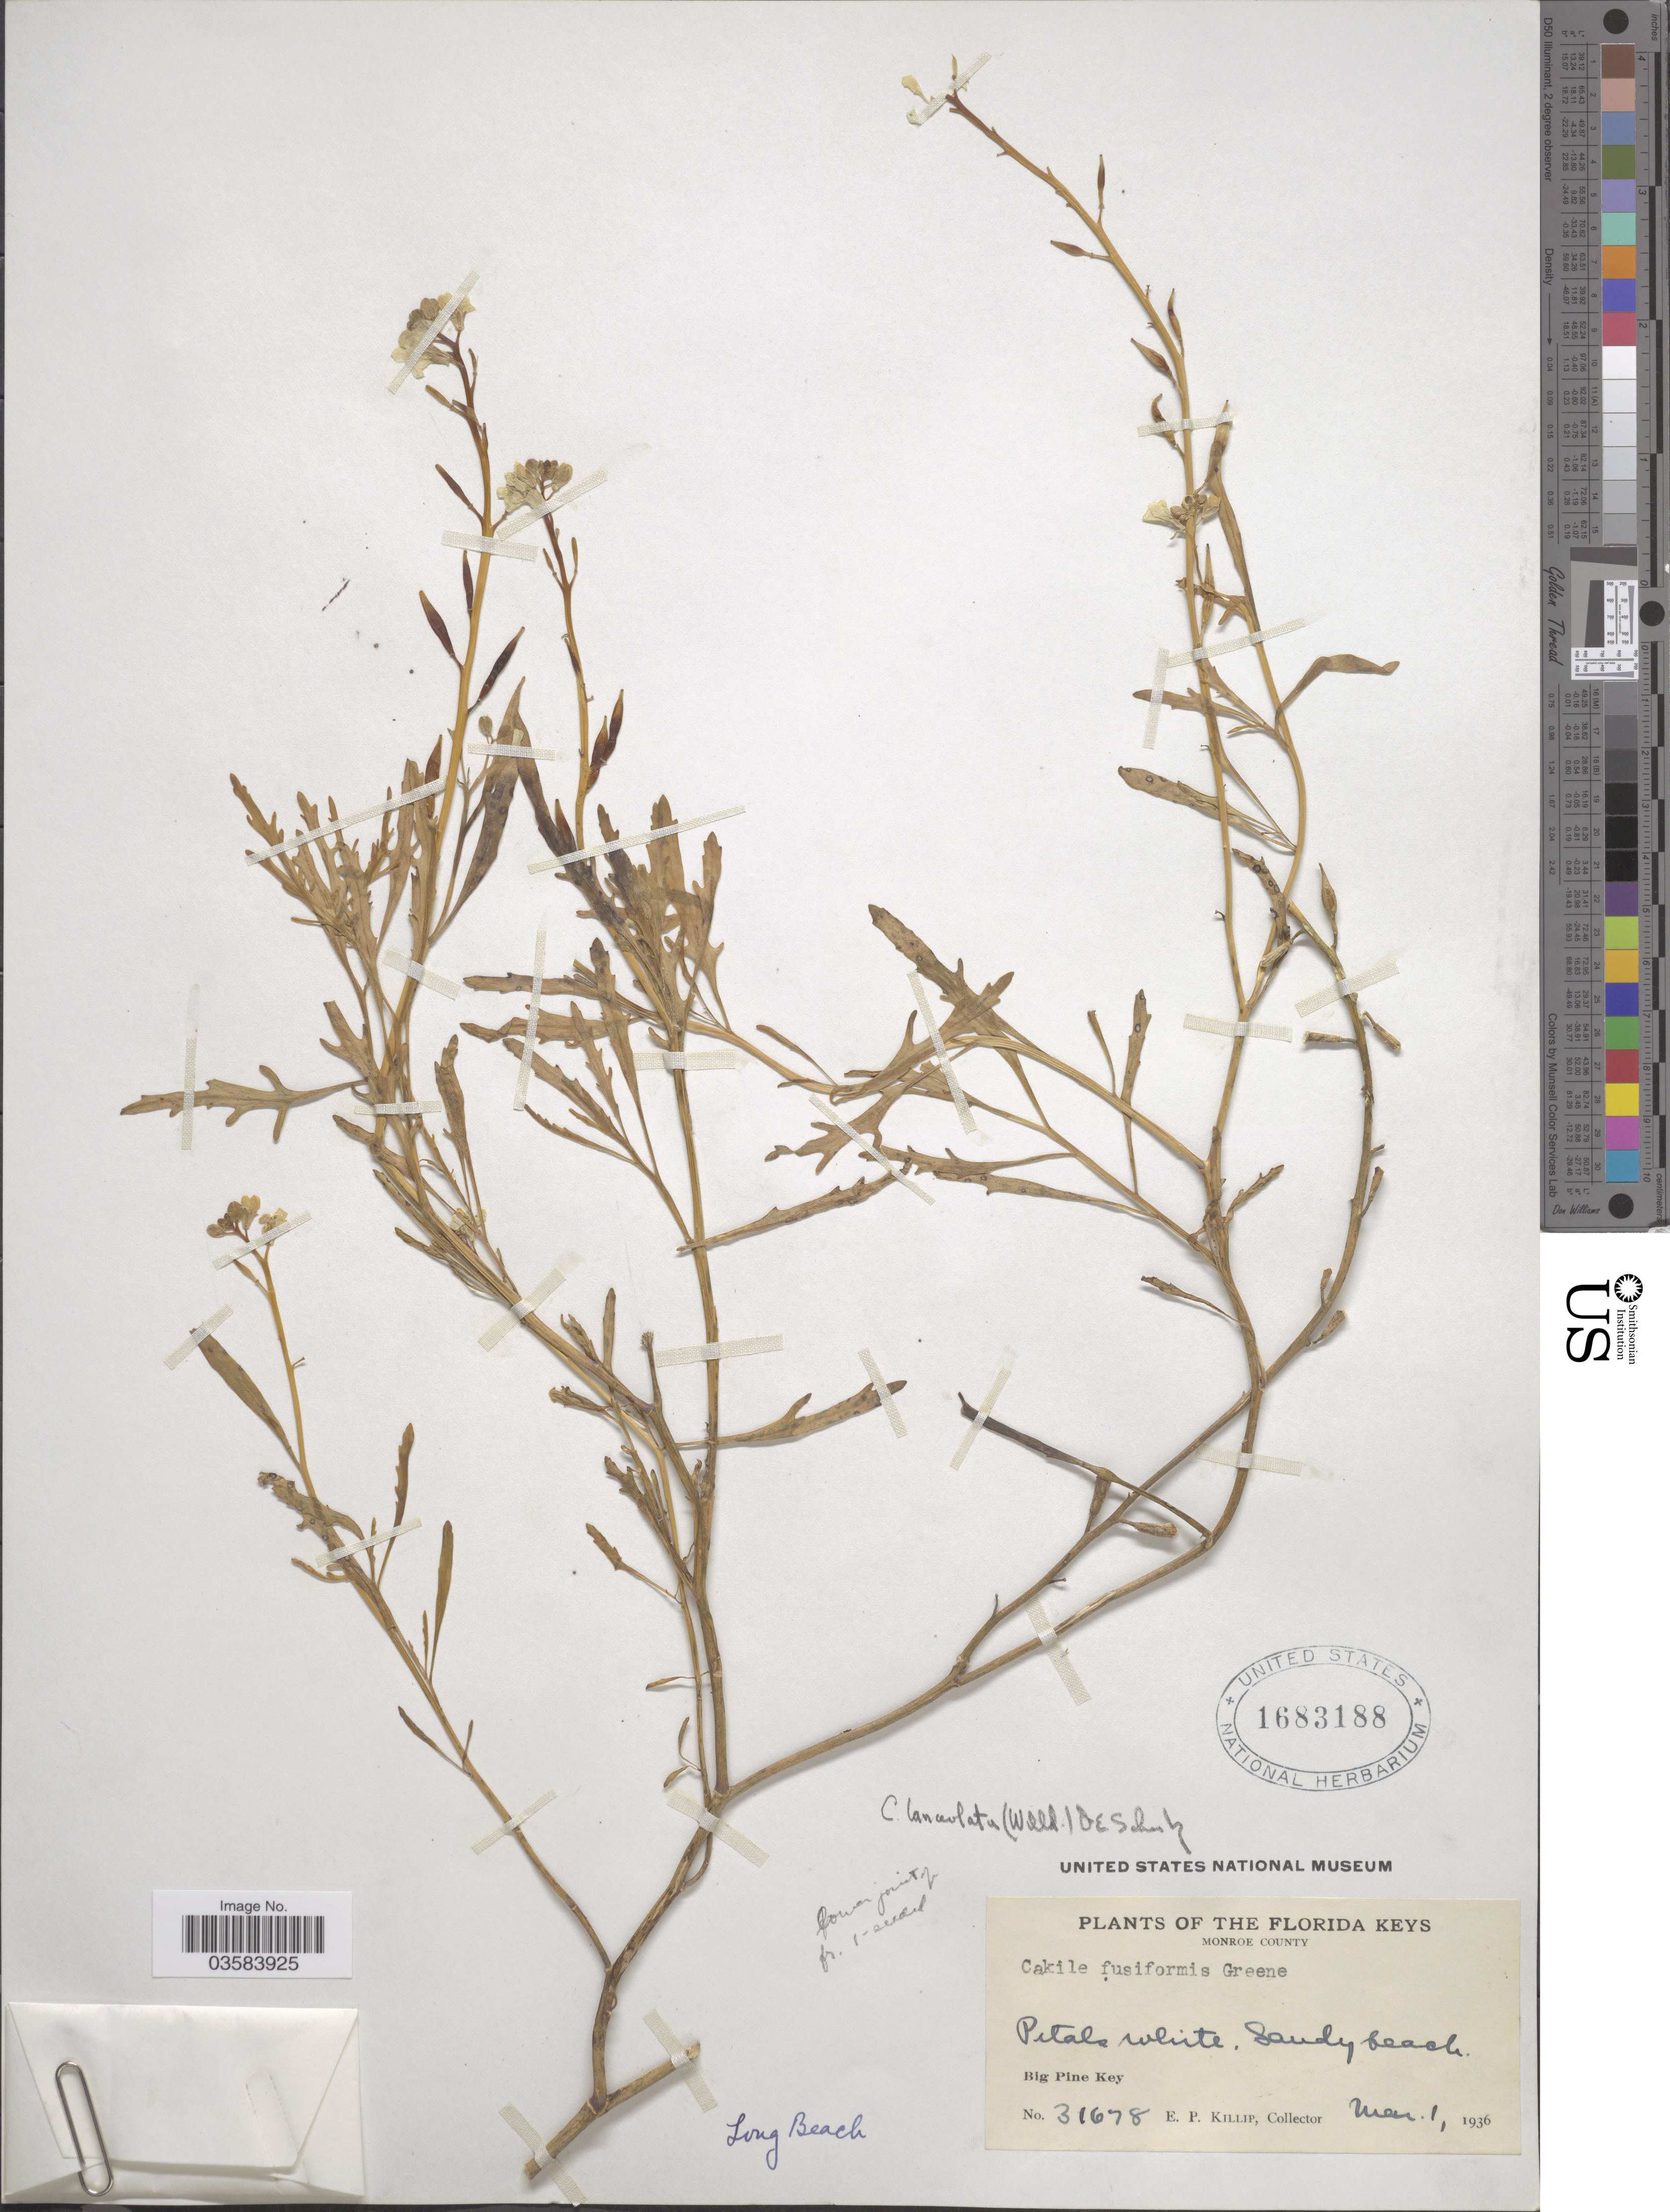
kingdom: Plantae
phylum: Tracheophyta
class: Magnoliopsida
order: Brassicales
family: Brassicaceae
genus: Cakile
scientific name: Cakile sp.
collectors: E. P. Killip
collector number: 31678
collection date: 1936-03-01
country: United States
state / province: Florida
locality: The Florida Keys. Monroe County. Sandy beach. Big Pine Key. Long Beach.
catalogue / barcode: US 1683188